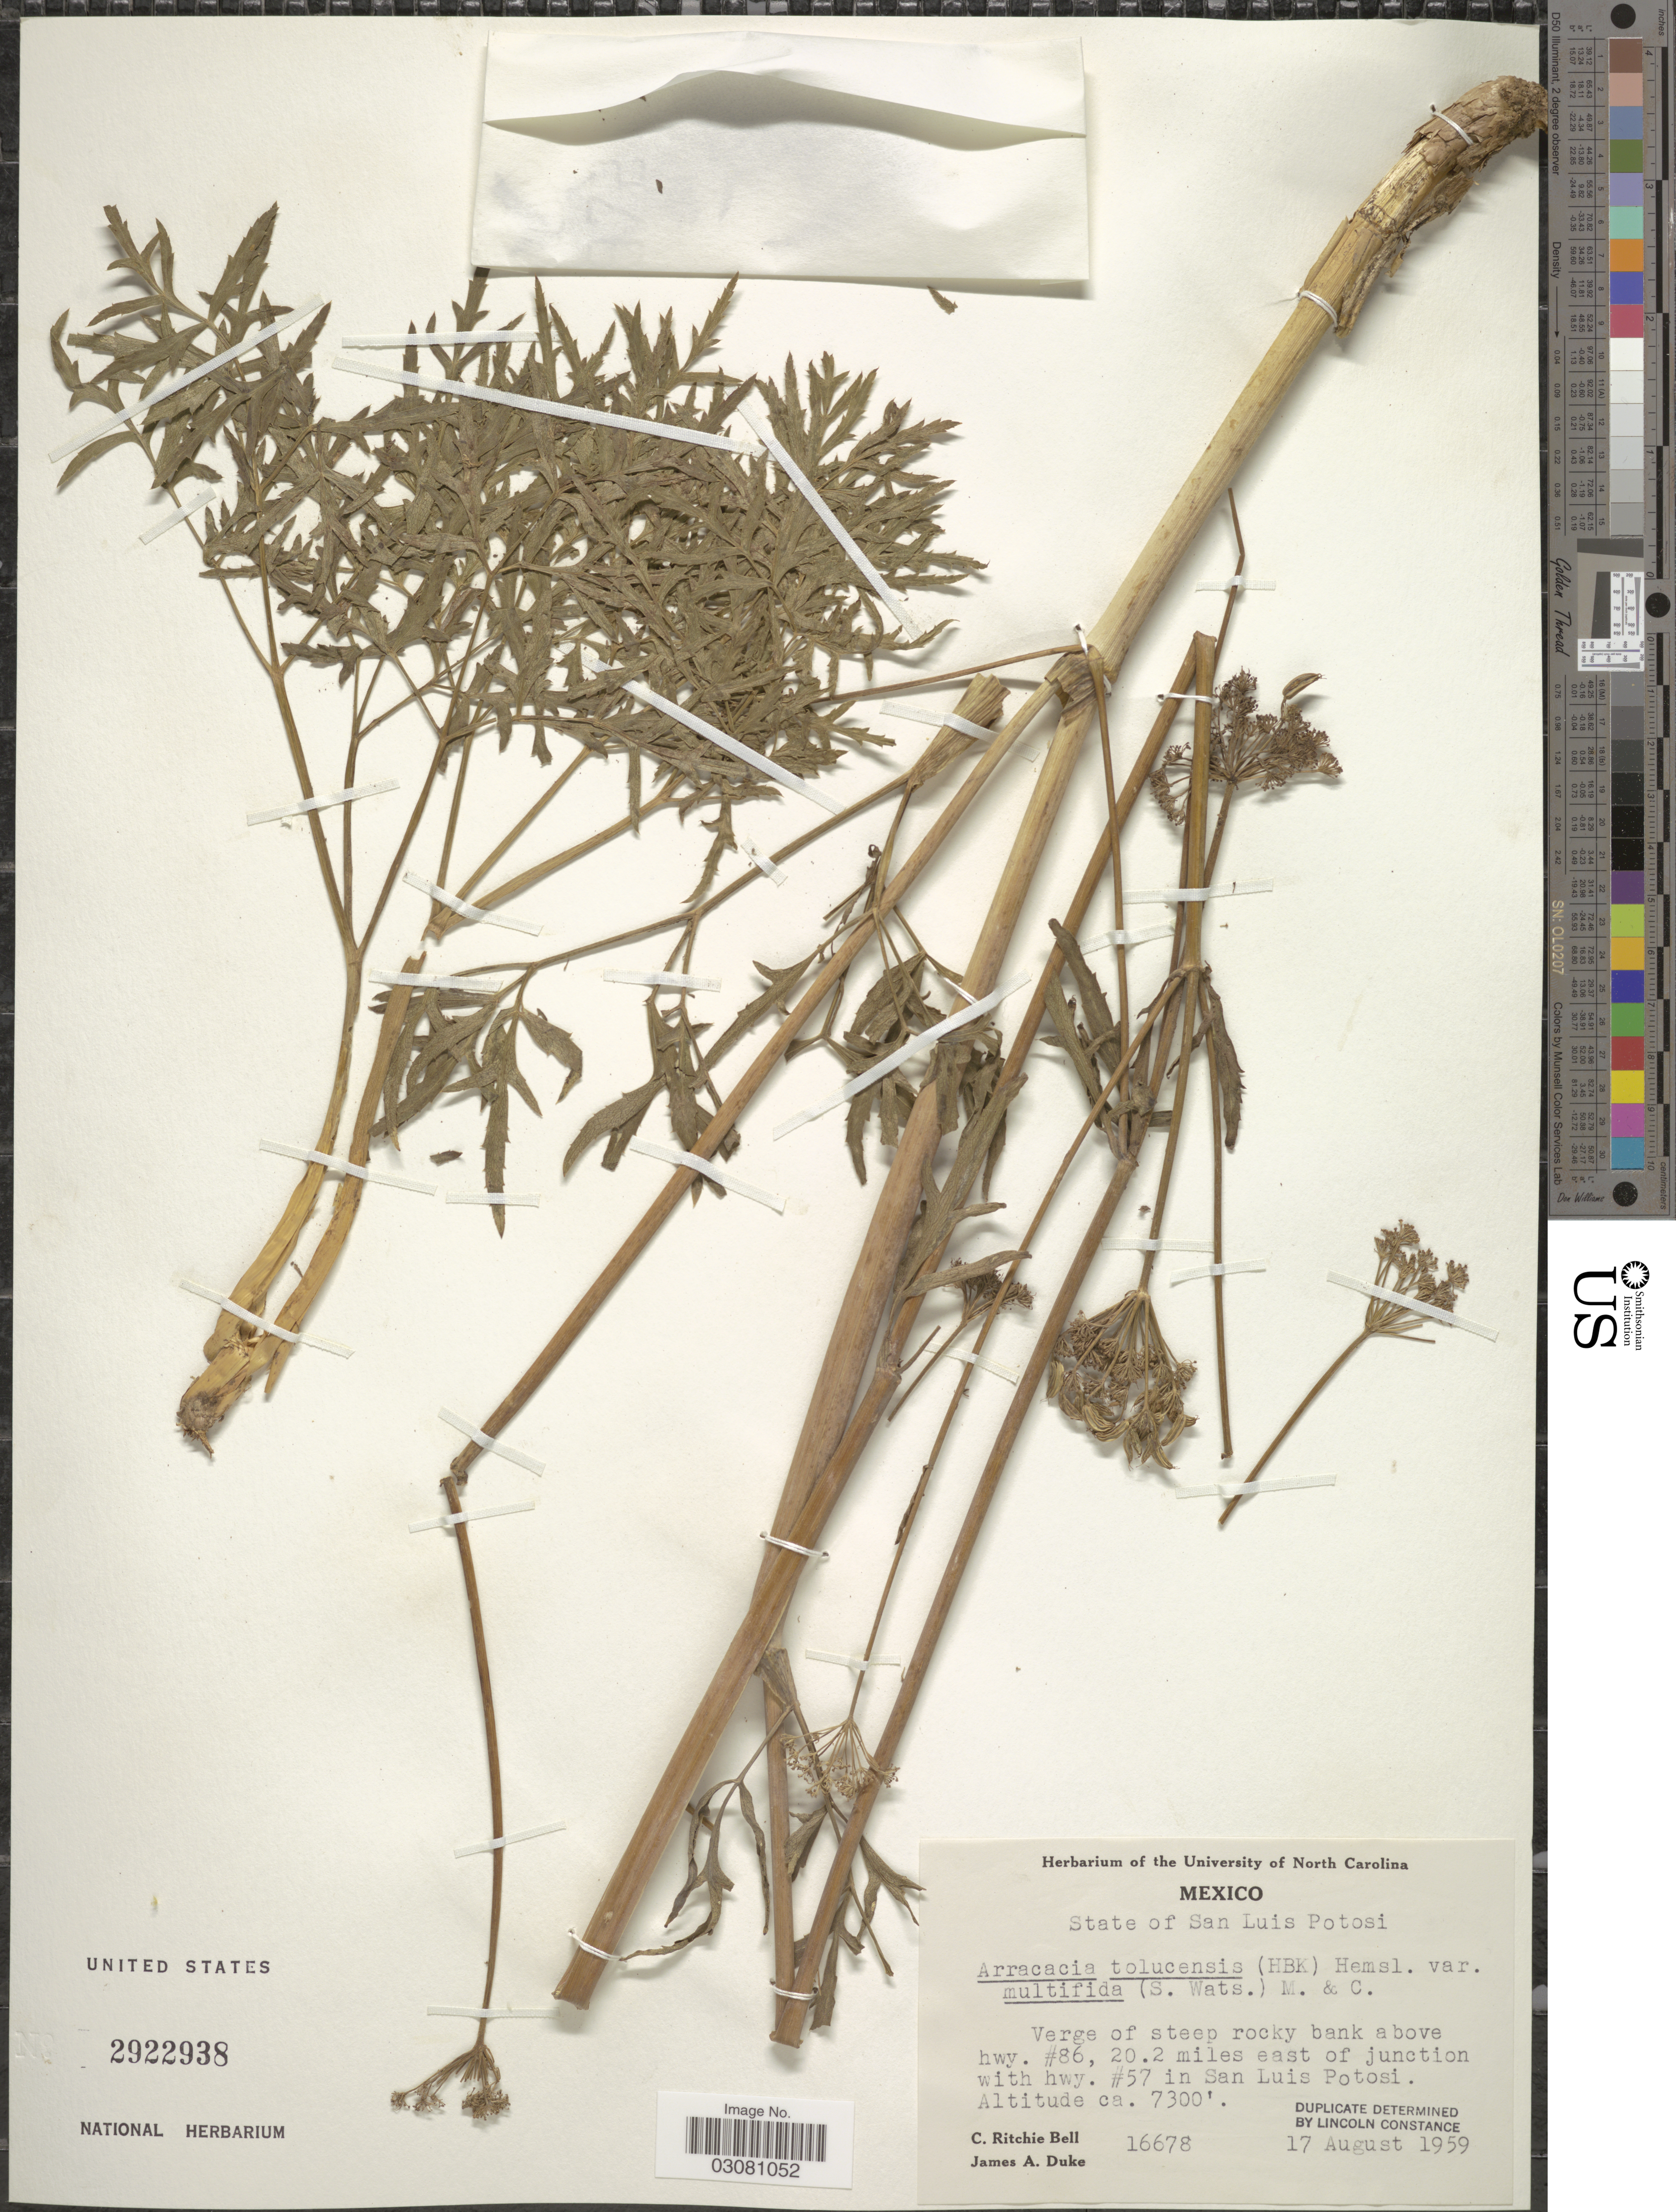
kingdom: Plantae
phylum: Tracheophyta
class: Magnoliopsida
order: Apiales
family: Apiaceae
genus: Arracacia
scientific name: Arracacia tolucensis var. multifida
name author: (S. Watson) Mathias & Constance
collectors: C. R. Bell & J. A. Duke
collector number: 16678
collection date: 1959-08-17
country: Mexico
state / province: San Luis Potosí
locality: State of San Luis Potosi. Verge of steep rocky bank above hwy. #86, 20.2 miles east of junction with hwy. #57 in San Luis Potosi.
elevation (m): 2225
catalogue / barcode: US 2922938